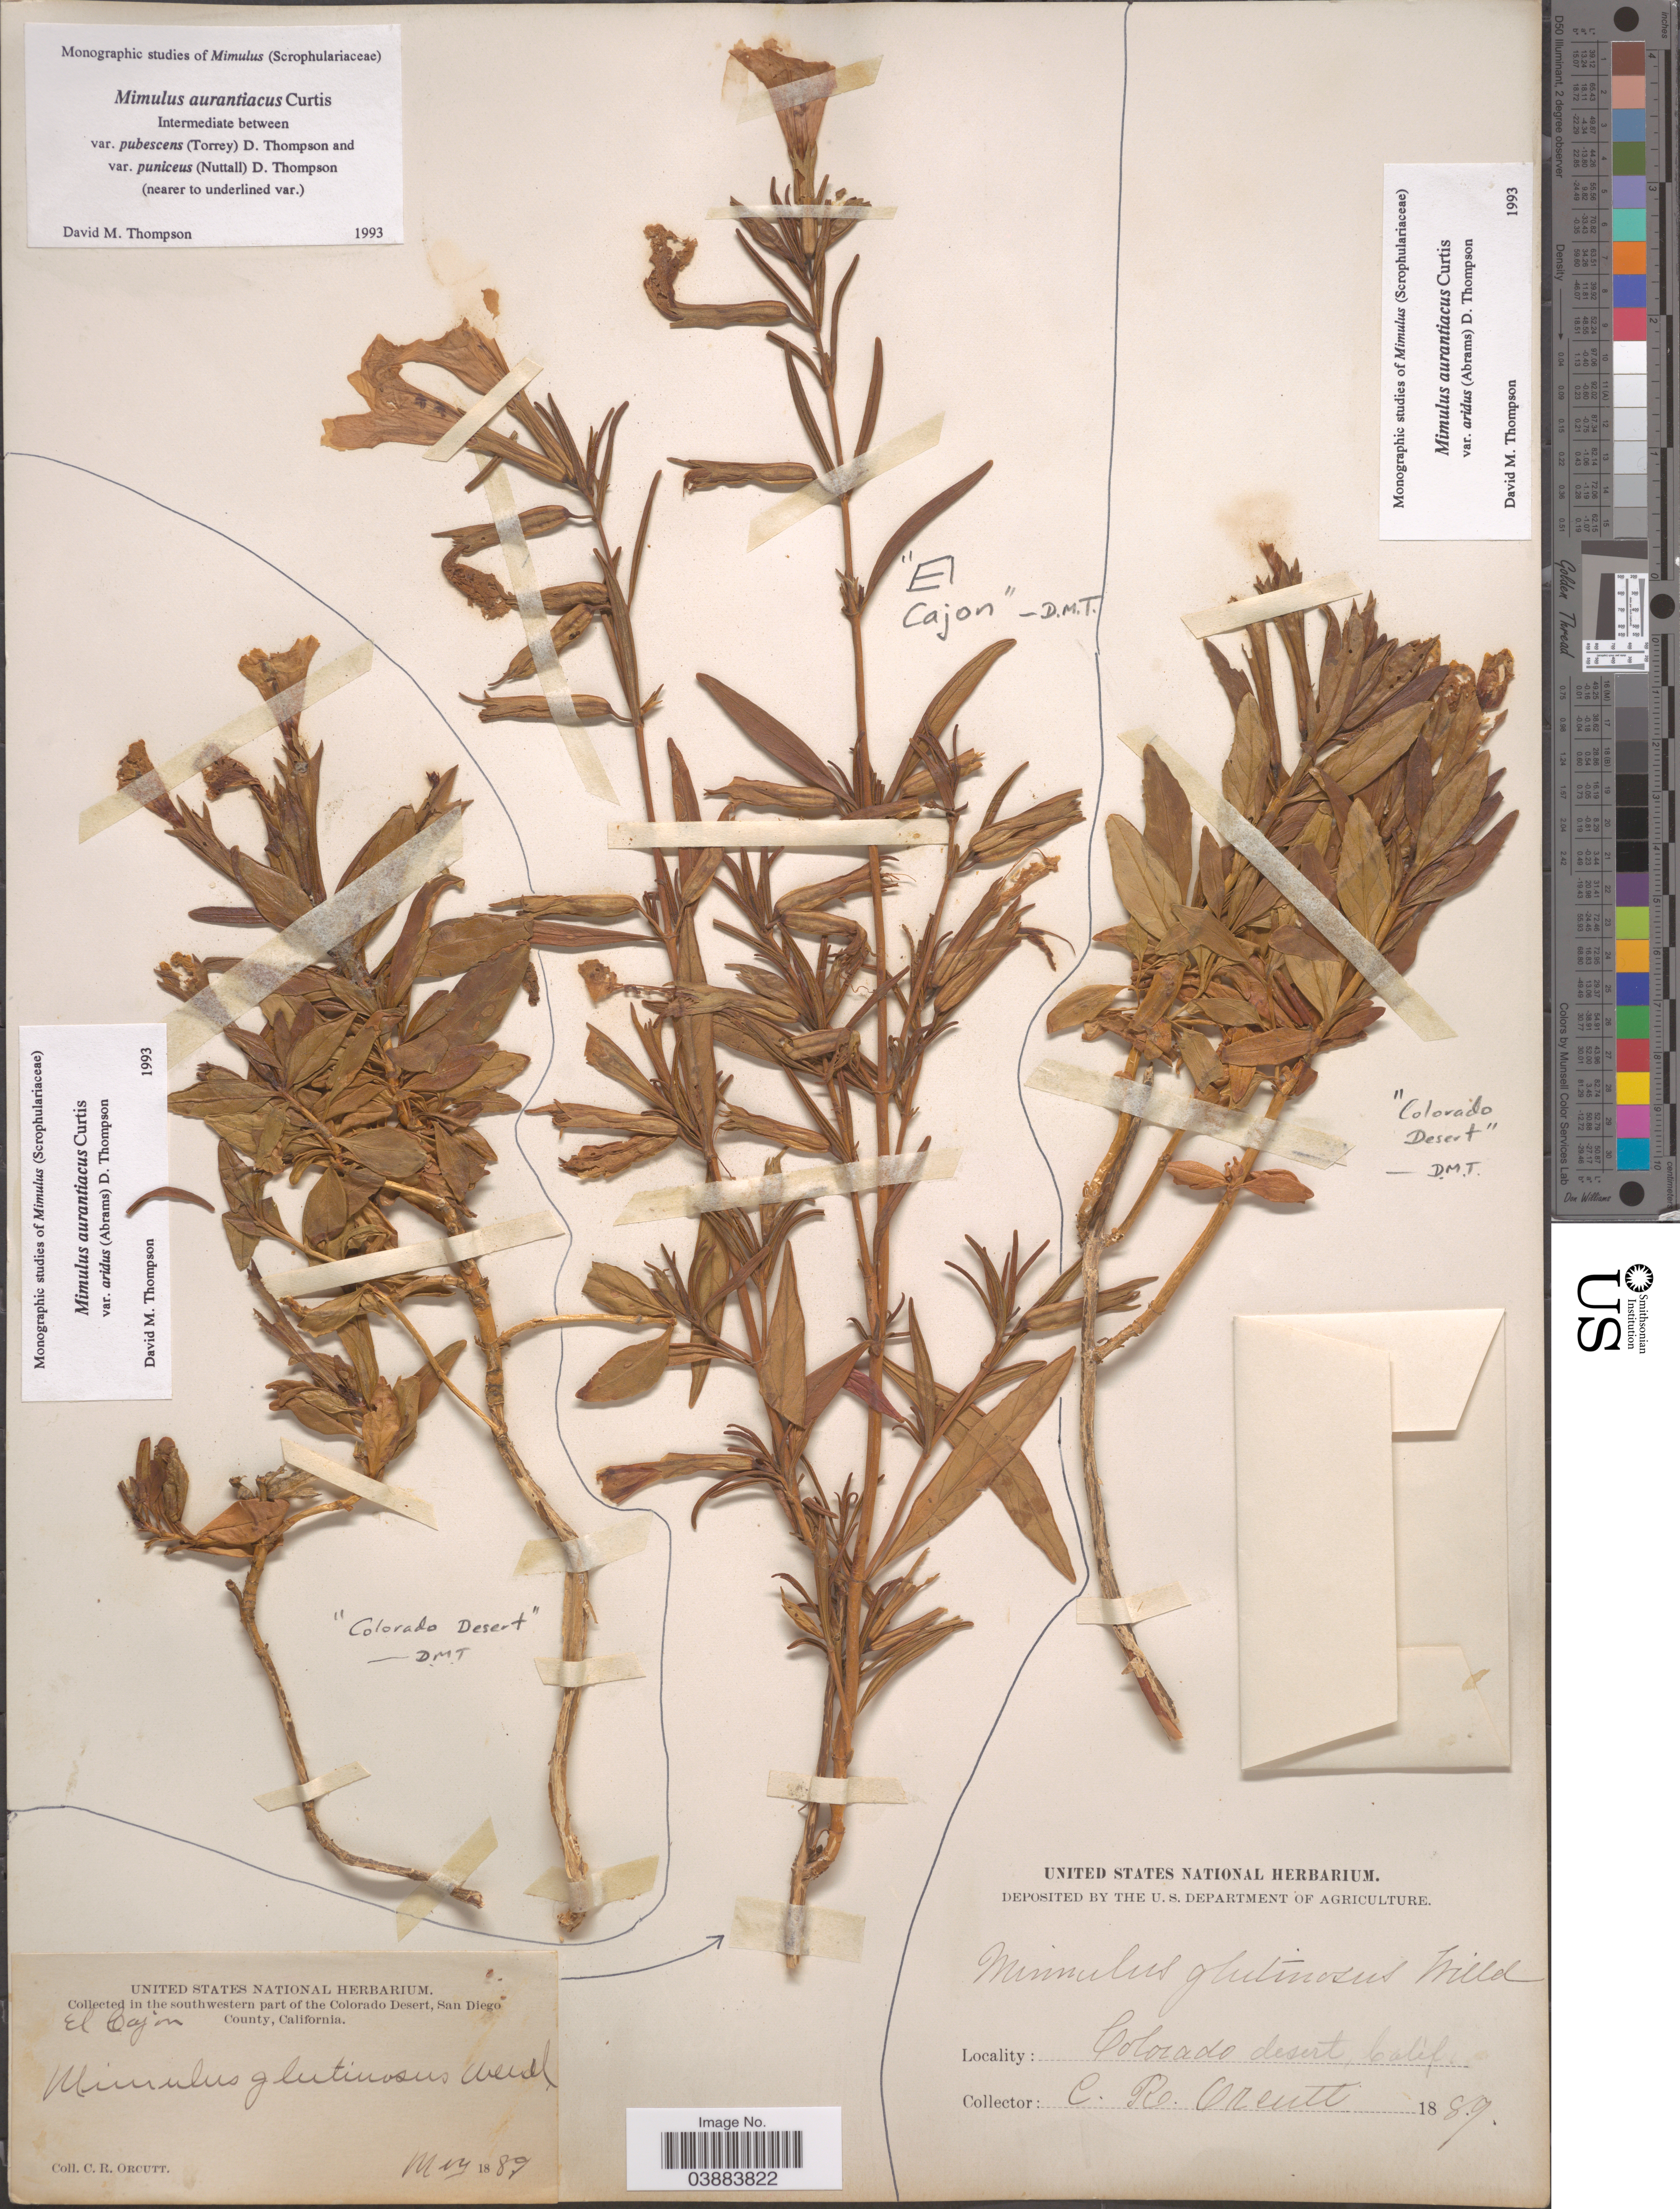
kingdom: Plantae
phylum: Tracheophyta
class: Magnoliopsida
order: Lamiales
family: Phrymaceae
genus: Diplacus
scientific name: Diplacus aurantiacus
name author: (Curtis) Jeps.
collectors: C. R. Orcutt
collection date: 1889-05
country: United States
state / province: California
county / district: San Diego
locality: Southwestern part of the Colorado Desert, San Diego County. El Cajon.